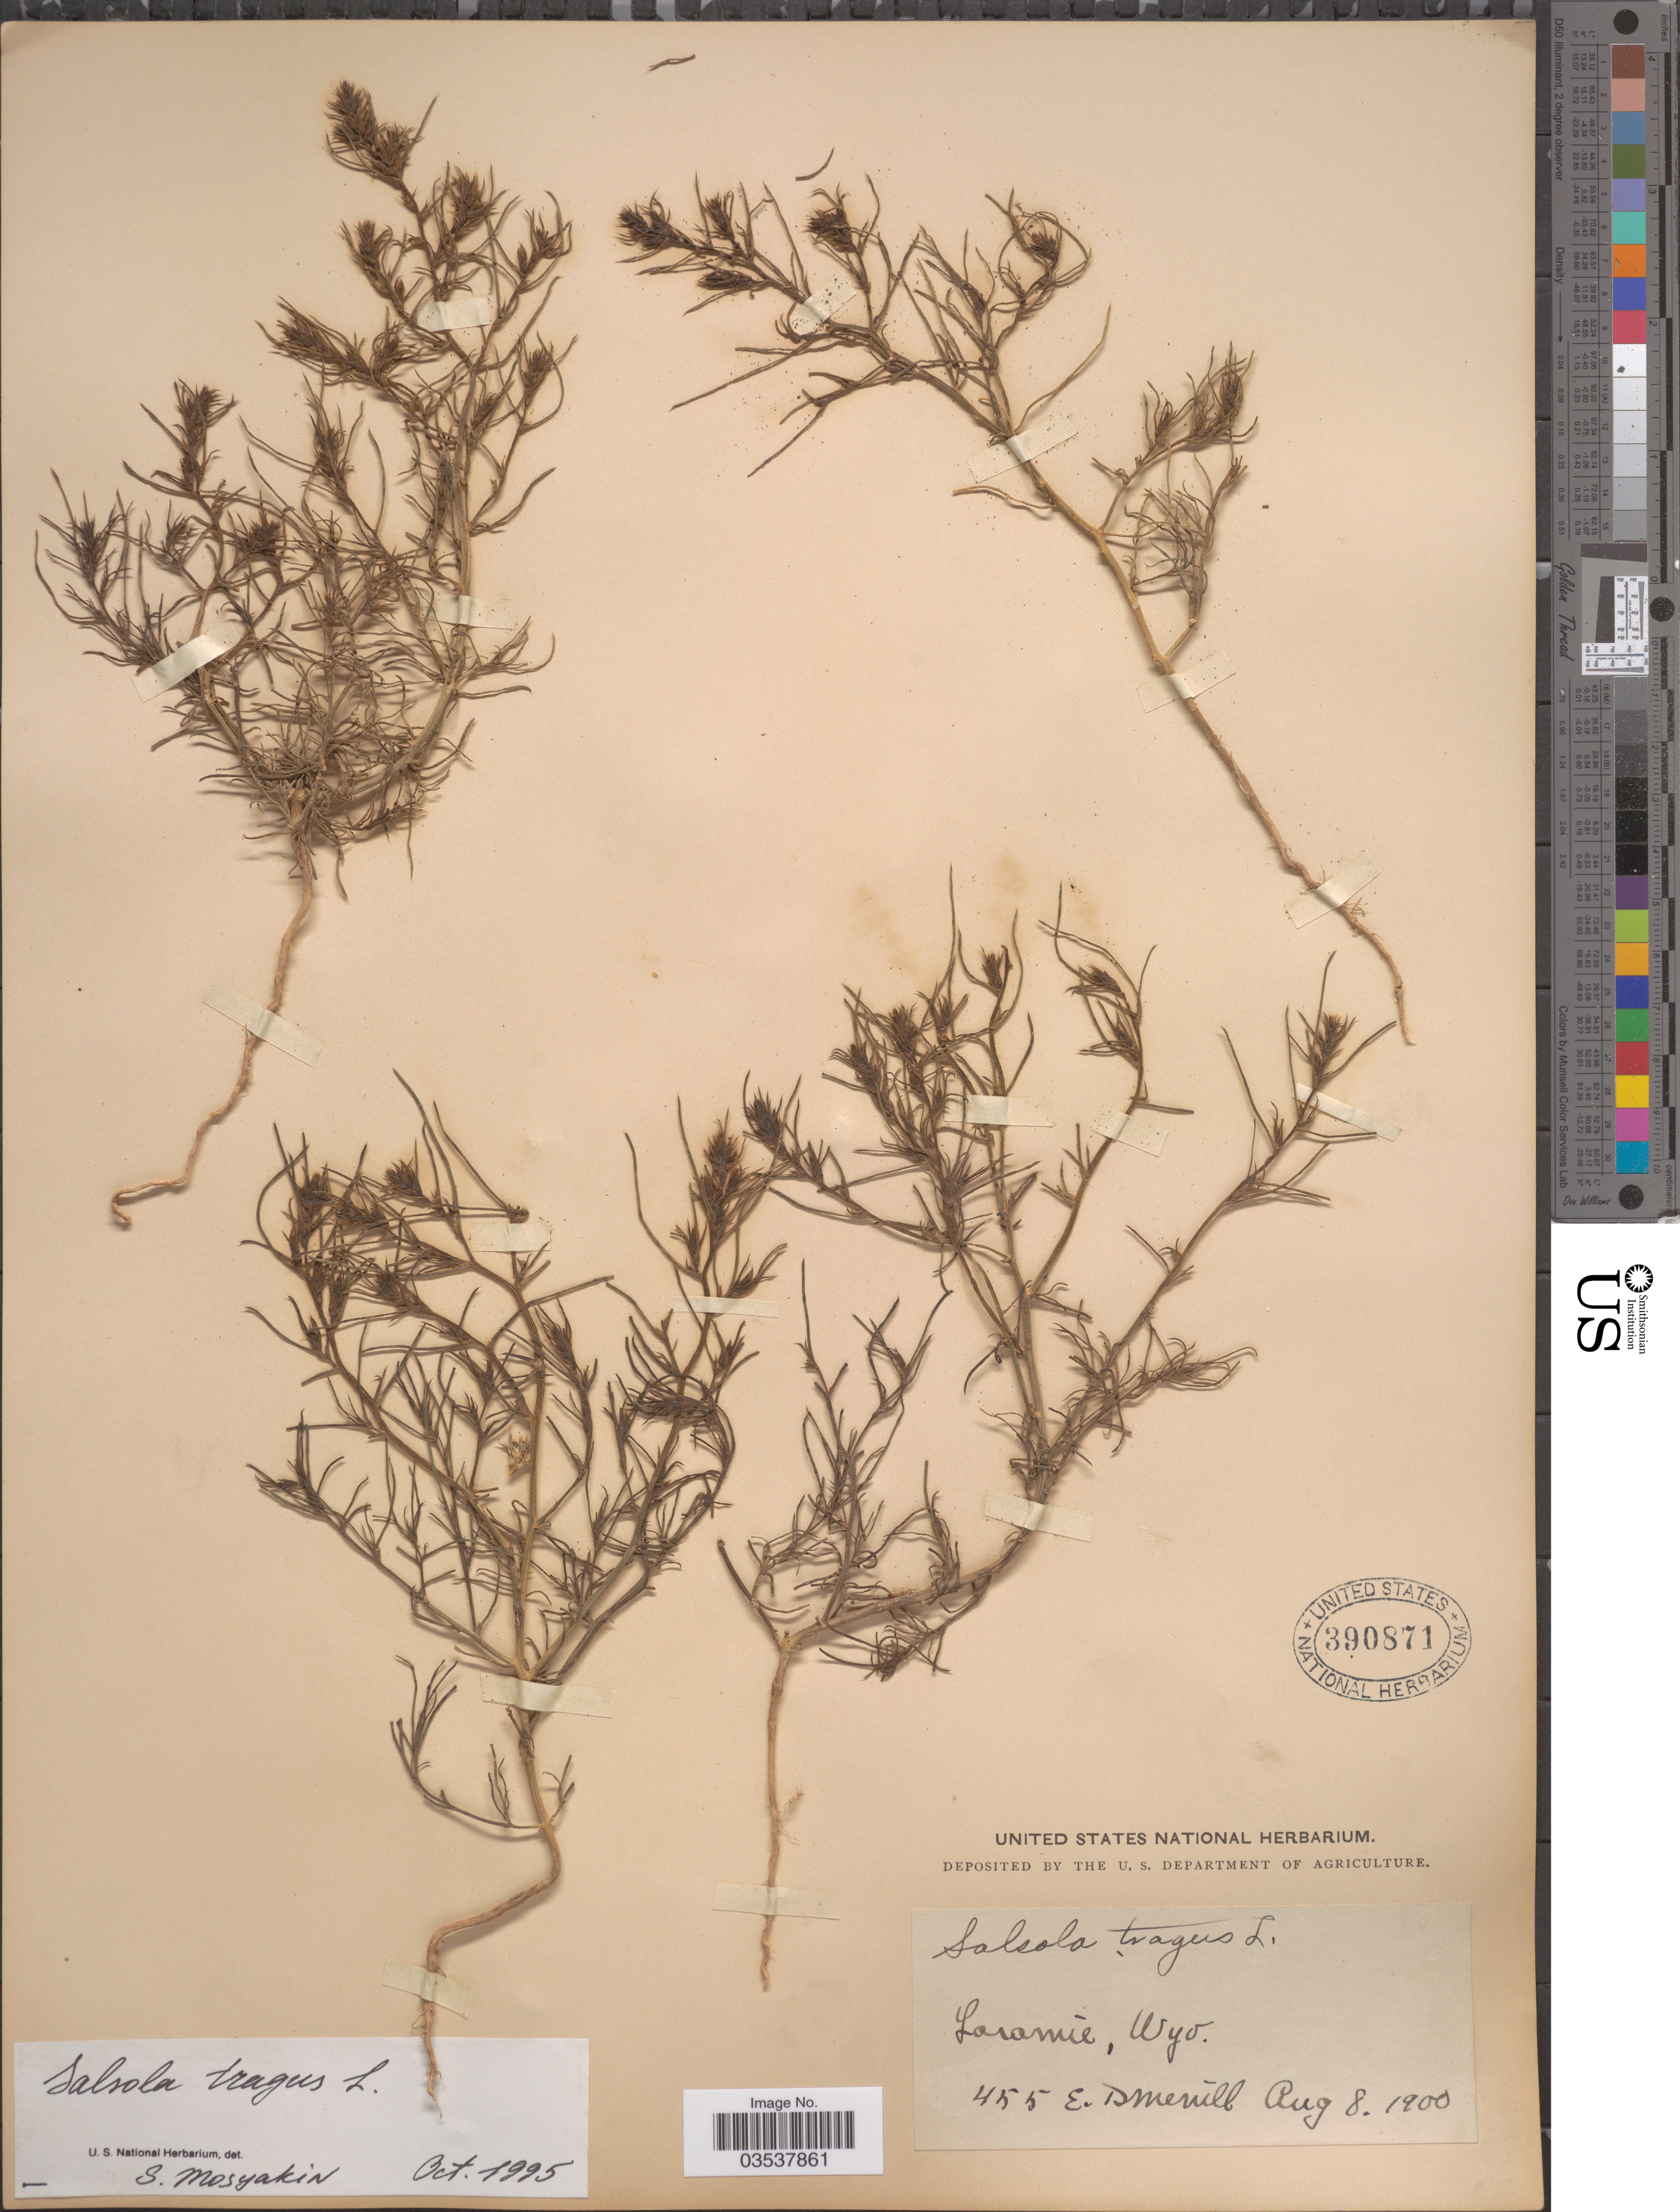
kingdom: Plantae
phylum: Tracheophyta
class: Magnoliopsida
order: Caryophyllales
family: Amaranthaceae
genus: Salsola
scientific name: Salsola pestifer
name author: A. Nelson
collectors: E. D. Merrill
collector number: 455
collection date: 1900-08-08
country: United States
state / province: Wyoming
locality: Laramie.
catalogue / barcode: US 390871